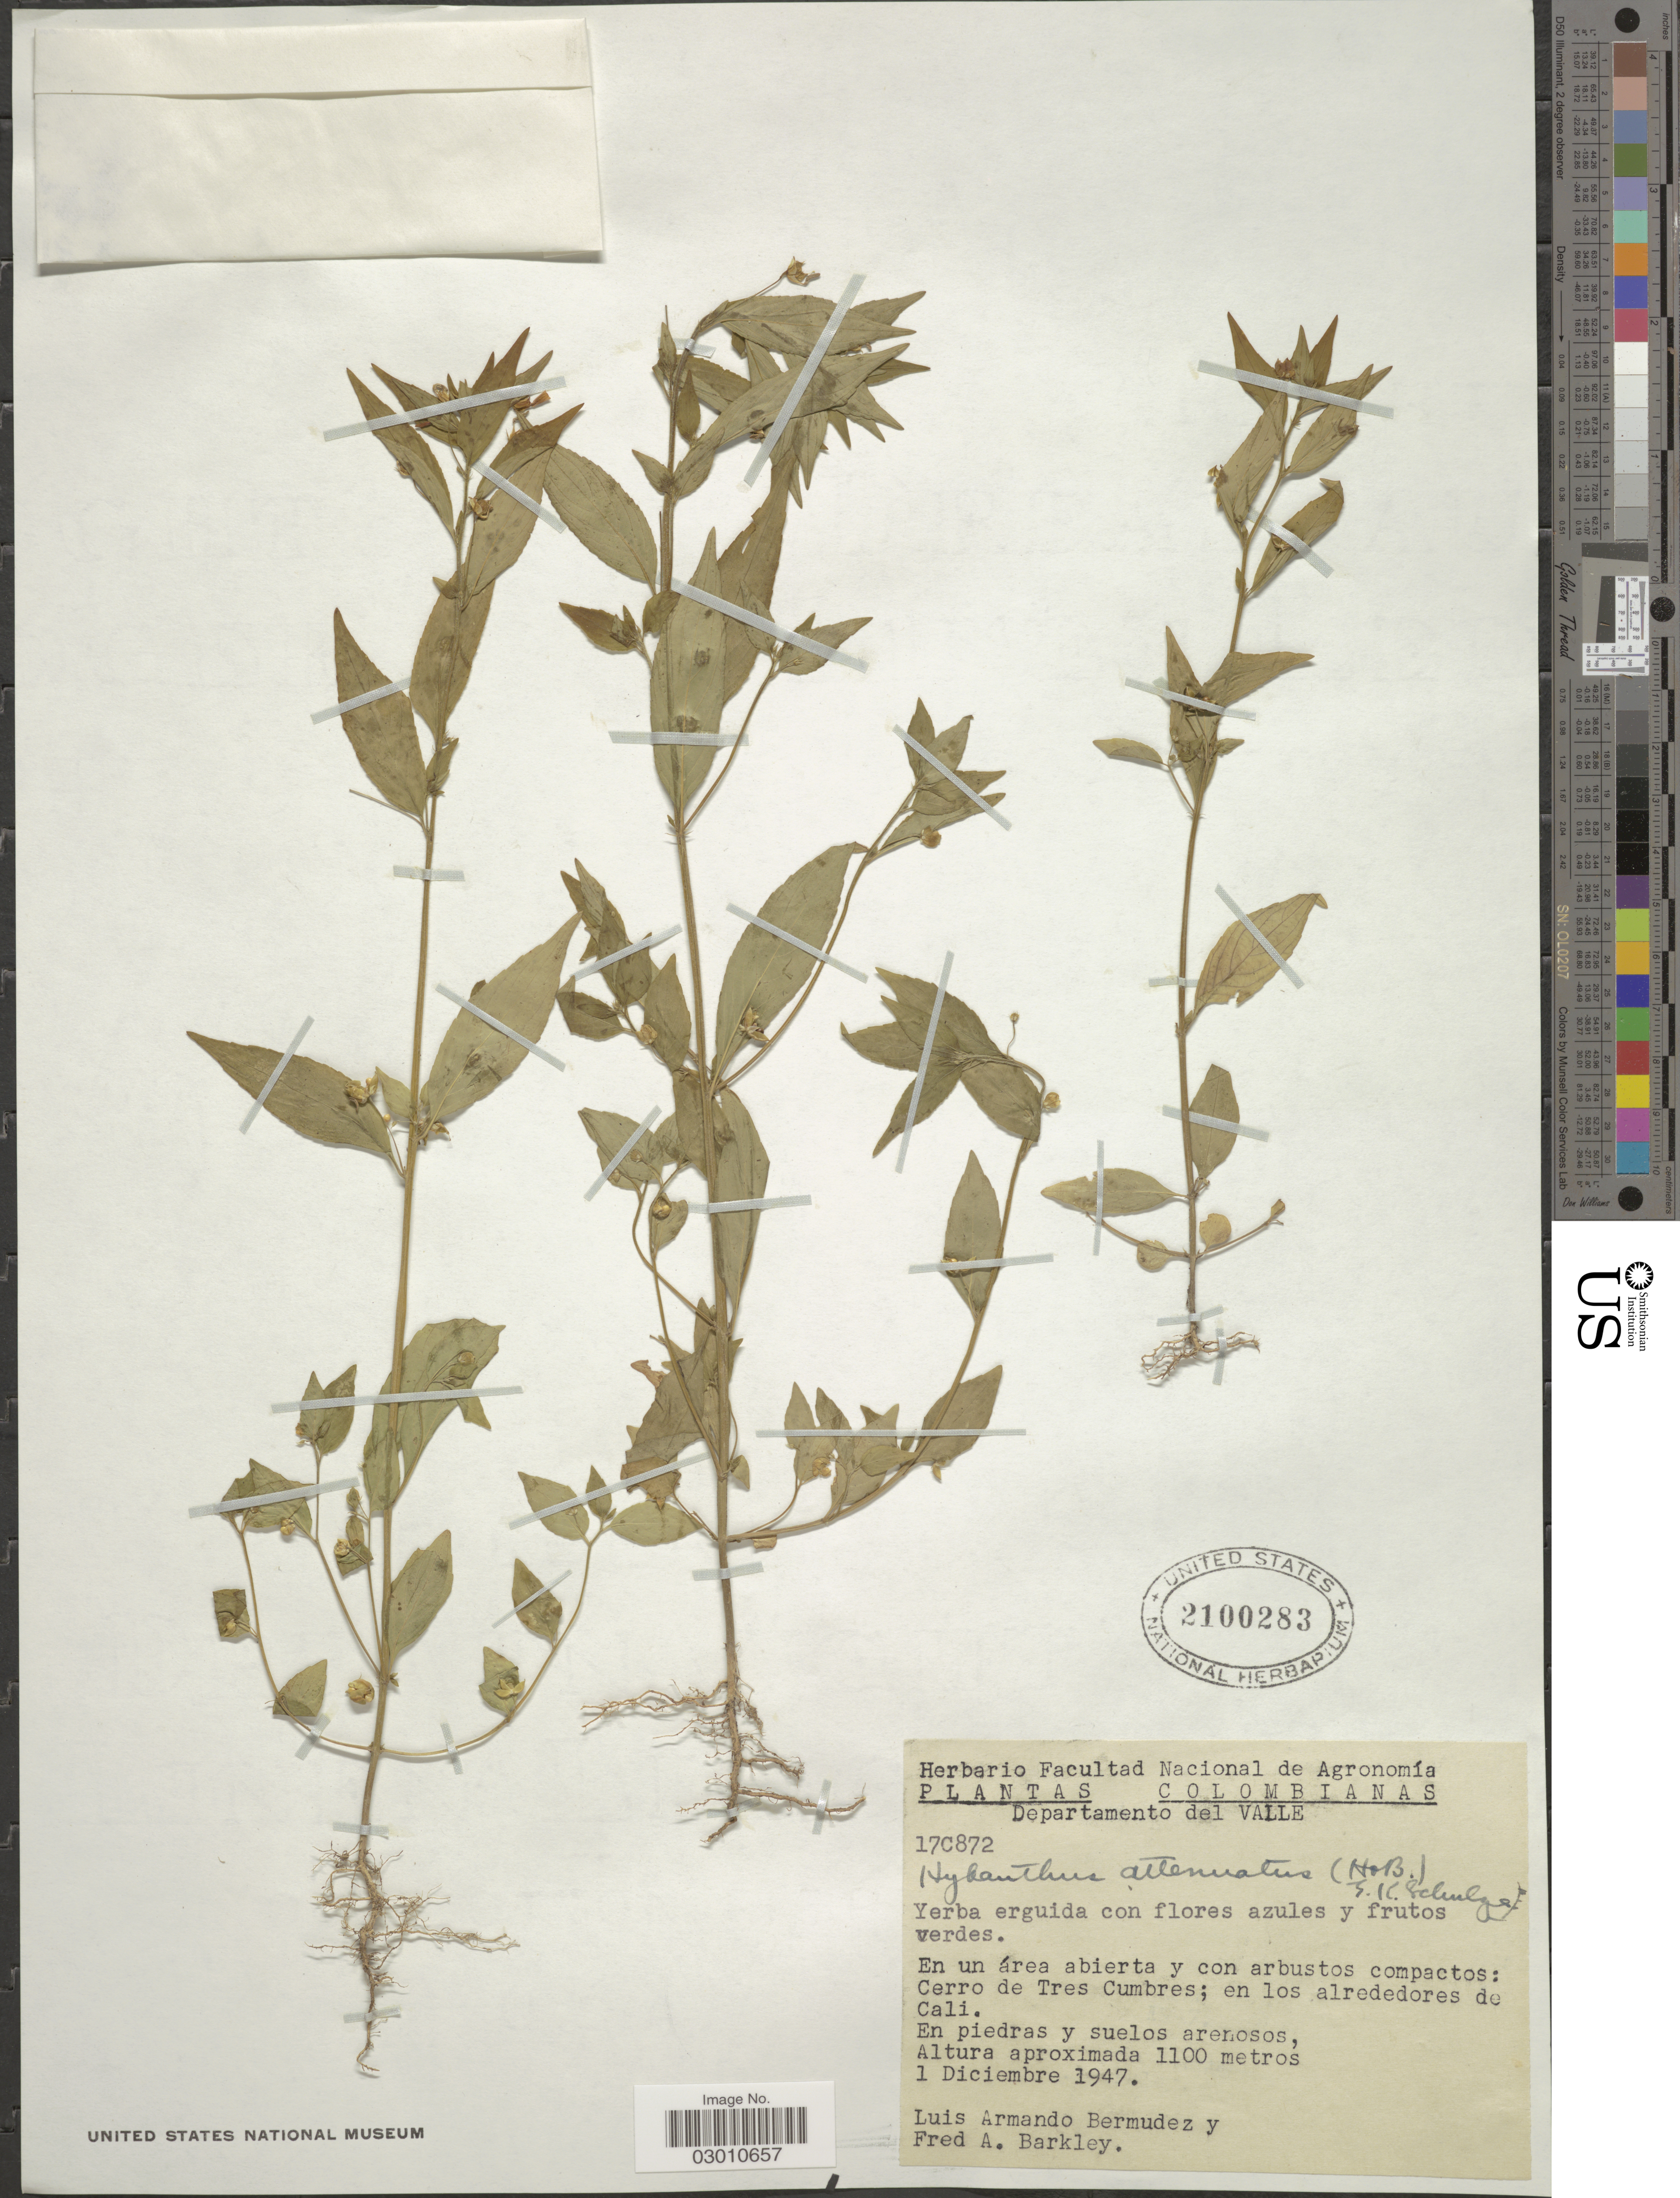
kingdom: Plantae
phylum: Tracheophyta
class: Magnoliopsida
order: Malpighiales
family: Violaceae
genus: Pombalia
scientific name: Pombalia attenuata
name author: (Humb. & Bonpl. ex Willd.) Paula-Souza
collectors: L. Bermudez & F. A. Barkley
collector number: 17C872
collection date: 1947-12-01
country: Colombia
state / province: Valle del Cauca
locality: Departamento del Valle. En un área abierta y con arbustos compactos: Cerro de Tres Cumbres; en los alrededores de Cali.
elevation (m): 1100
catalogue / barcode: US 2100283